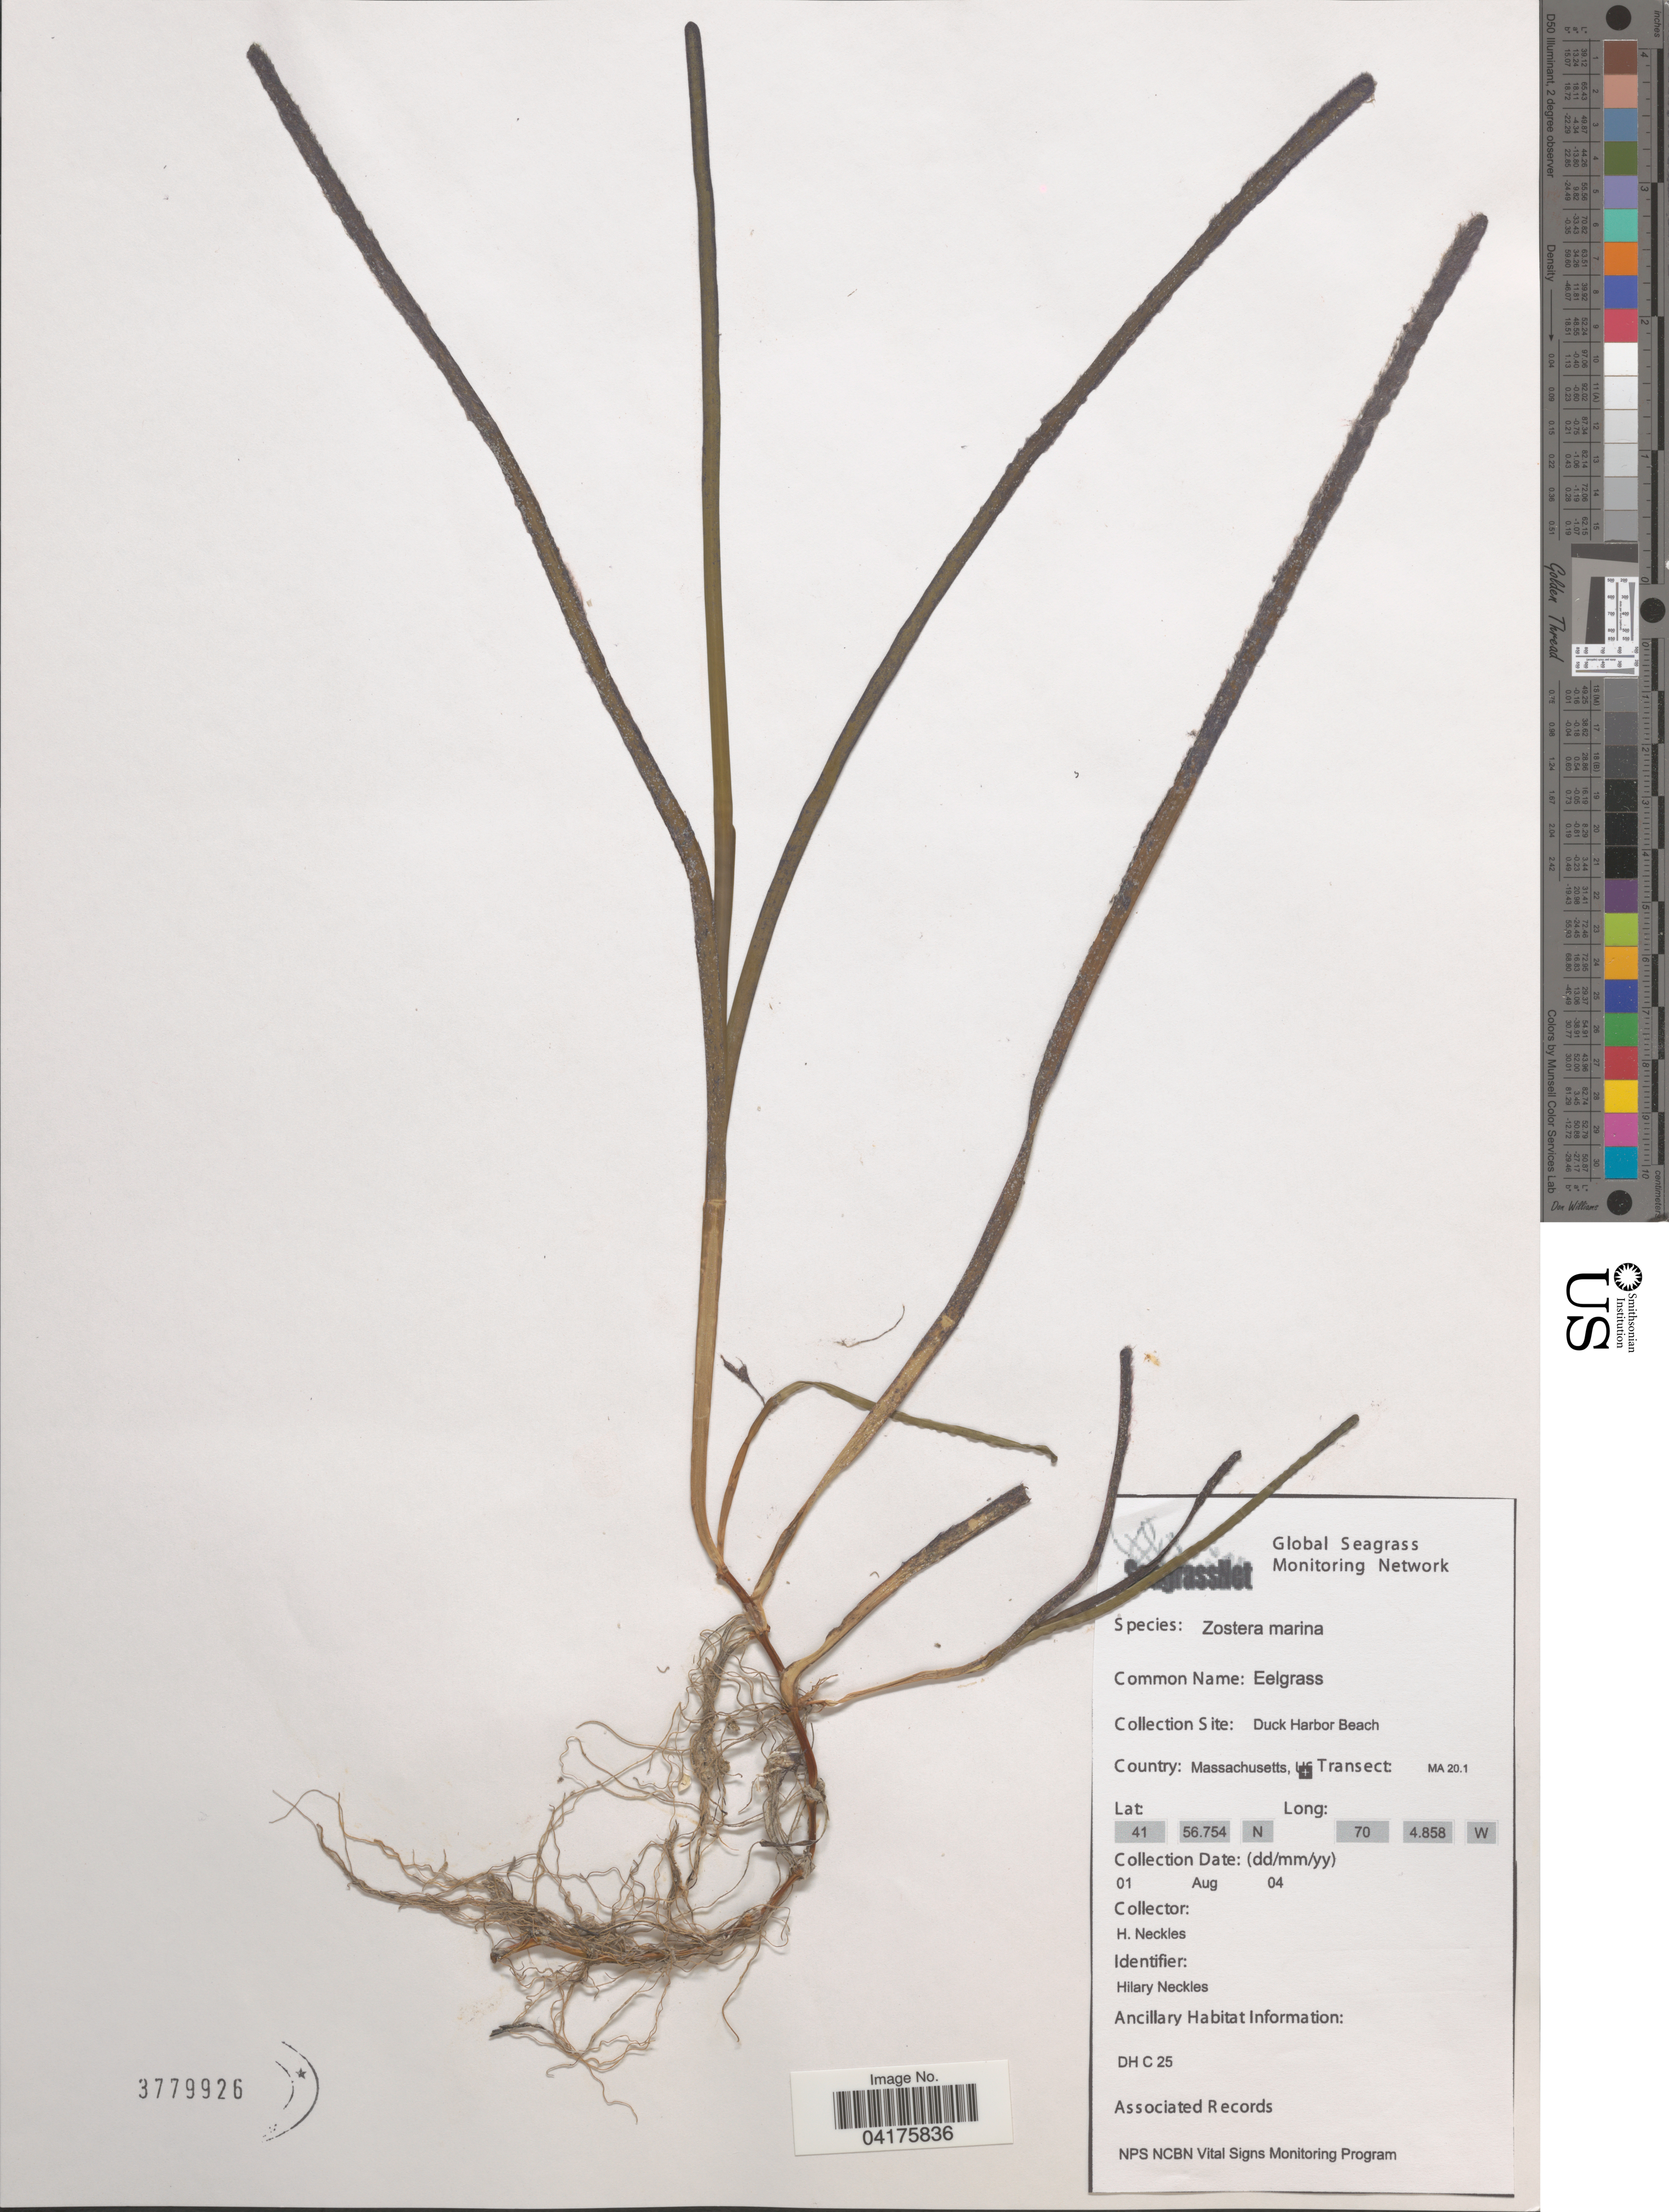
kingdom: Plantae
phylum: Tracheophyta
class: Liliopsida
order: Alismatales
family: Zosteraceae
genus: Zostera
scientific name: Zostera marina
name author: L.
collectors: H. Neckles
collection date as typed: Transcribed d/m/y: 1/8/4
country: United States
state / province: Massachusetts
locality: Duck Harbor Beach.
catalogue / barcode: US 3779926